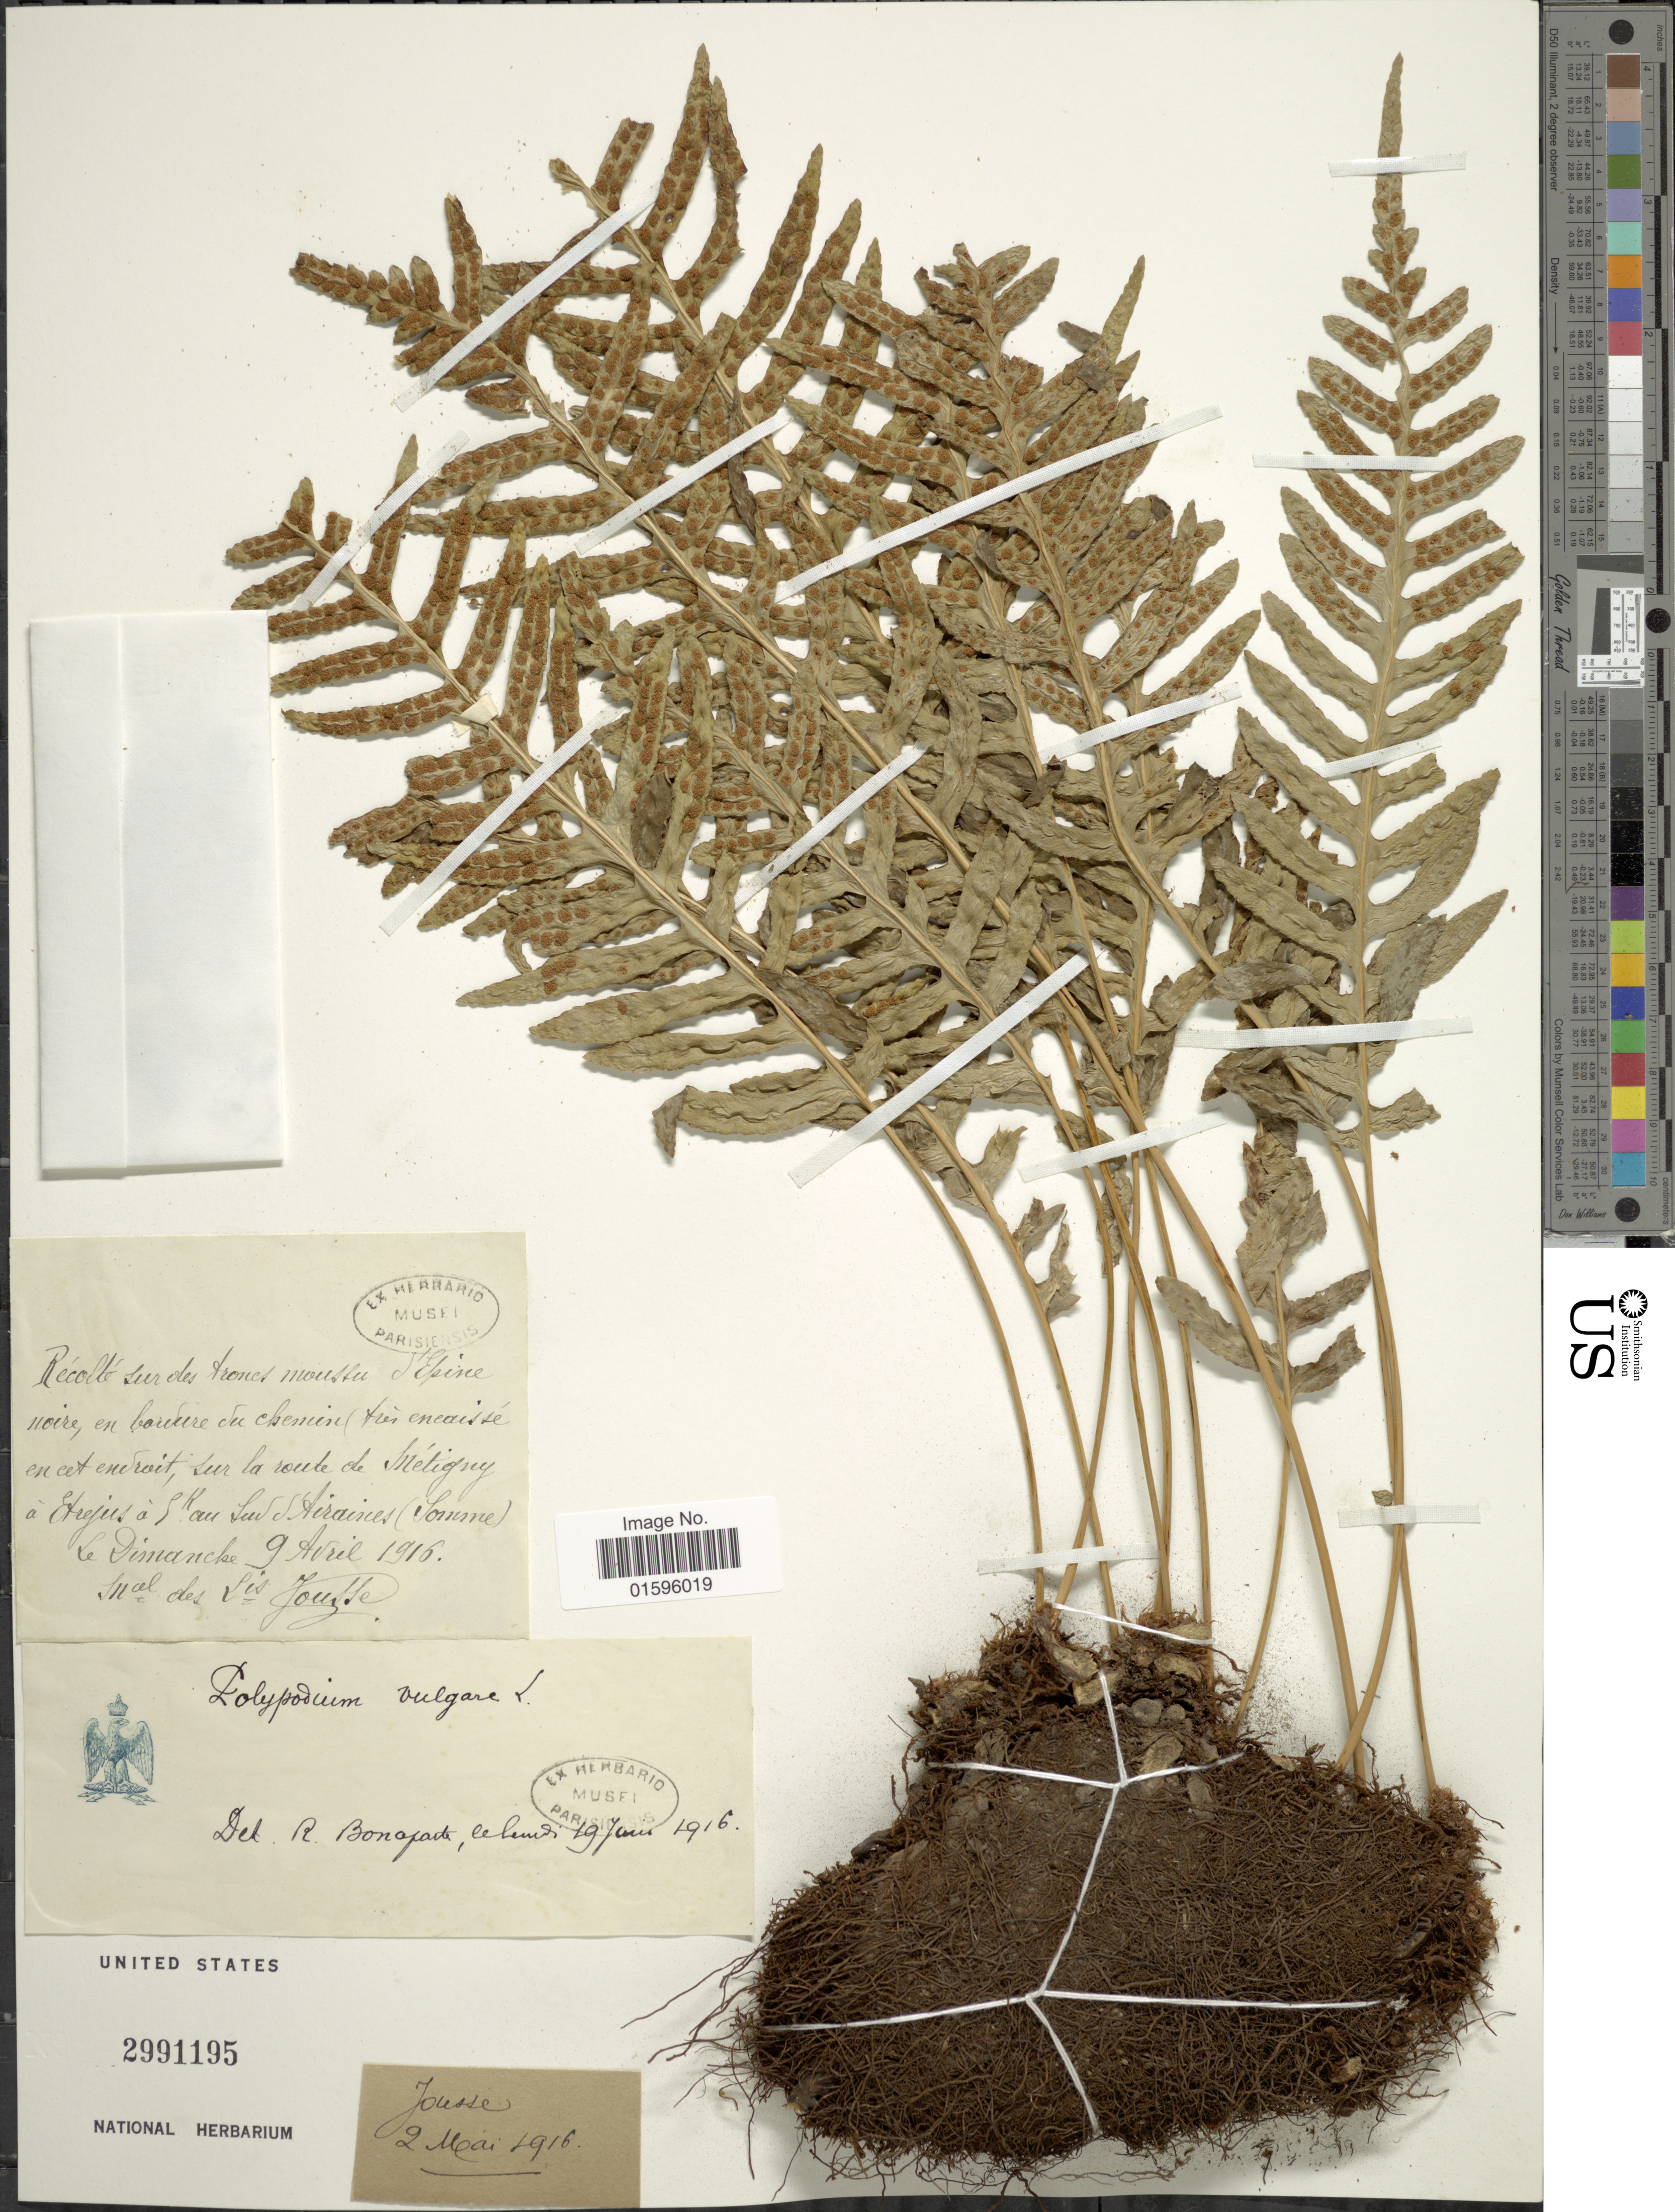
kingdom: Plantae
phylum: Tracheophyta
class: Polypodiopsida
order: Polypodiales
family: Polypodiaceae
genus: Polypodium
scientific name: Polypodium vulgare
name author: L.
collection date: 1916-04-09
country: France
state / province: Hauts-de-France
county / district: Somme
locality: Sur la route de Métigny, à Fréjus à sud d' Airaines (Somme)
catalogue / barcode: US 2991195